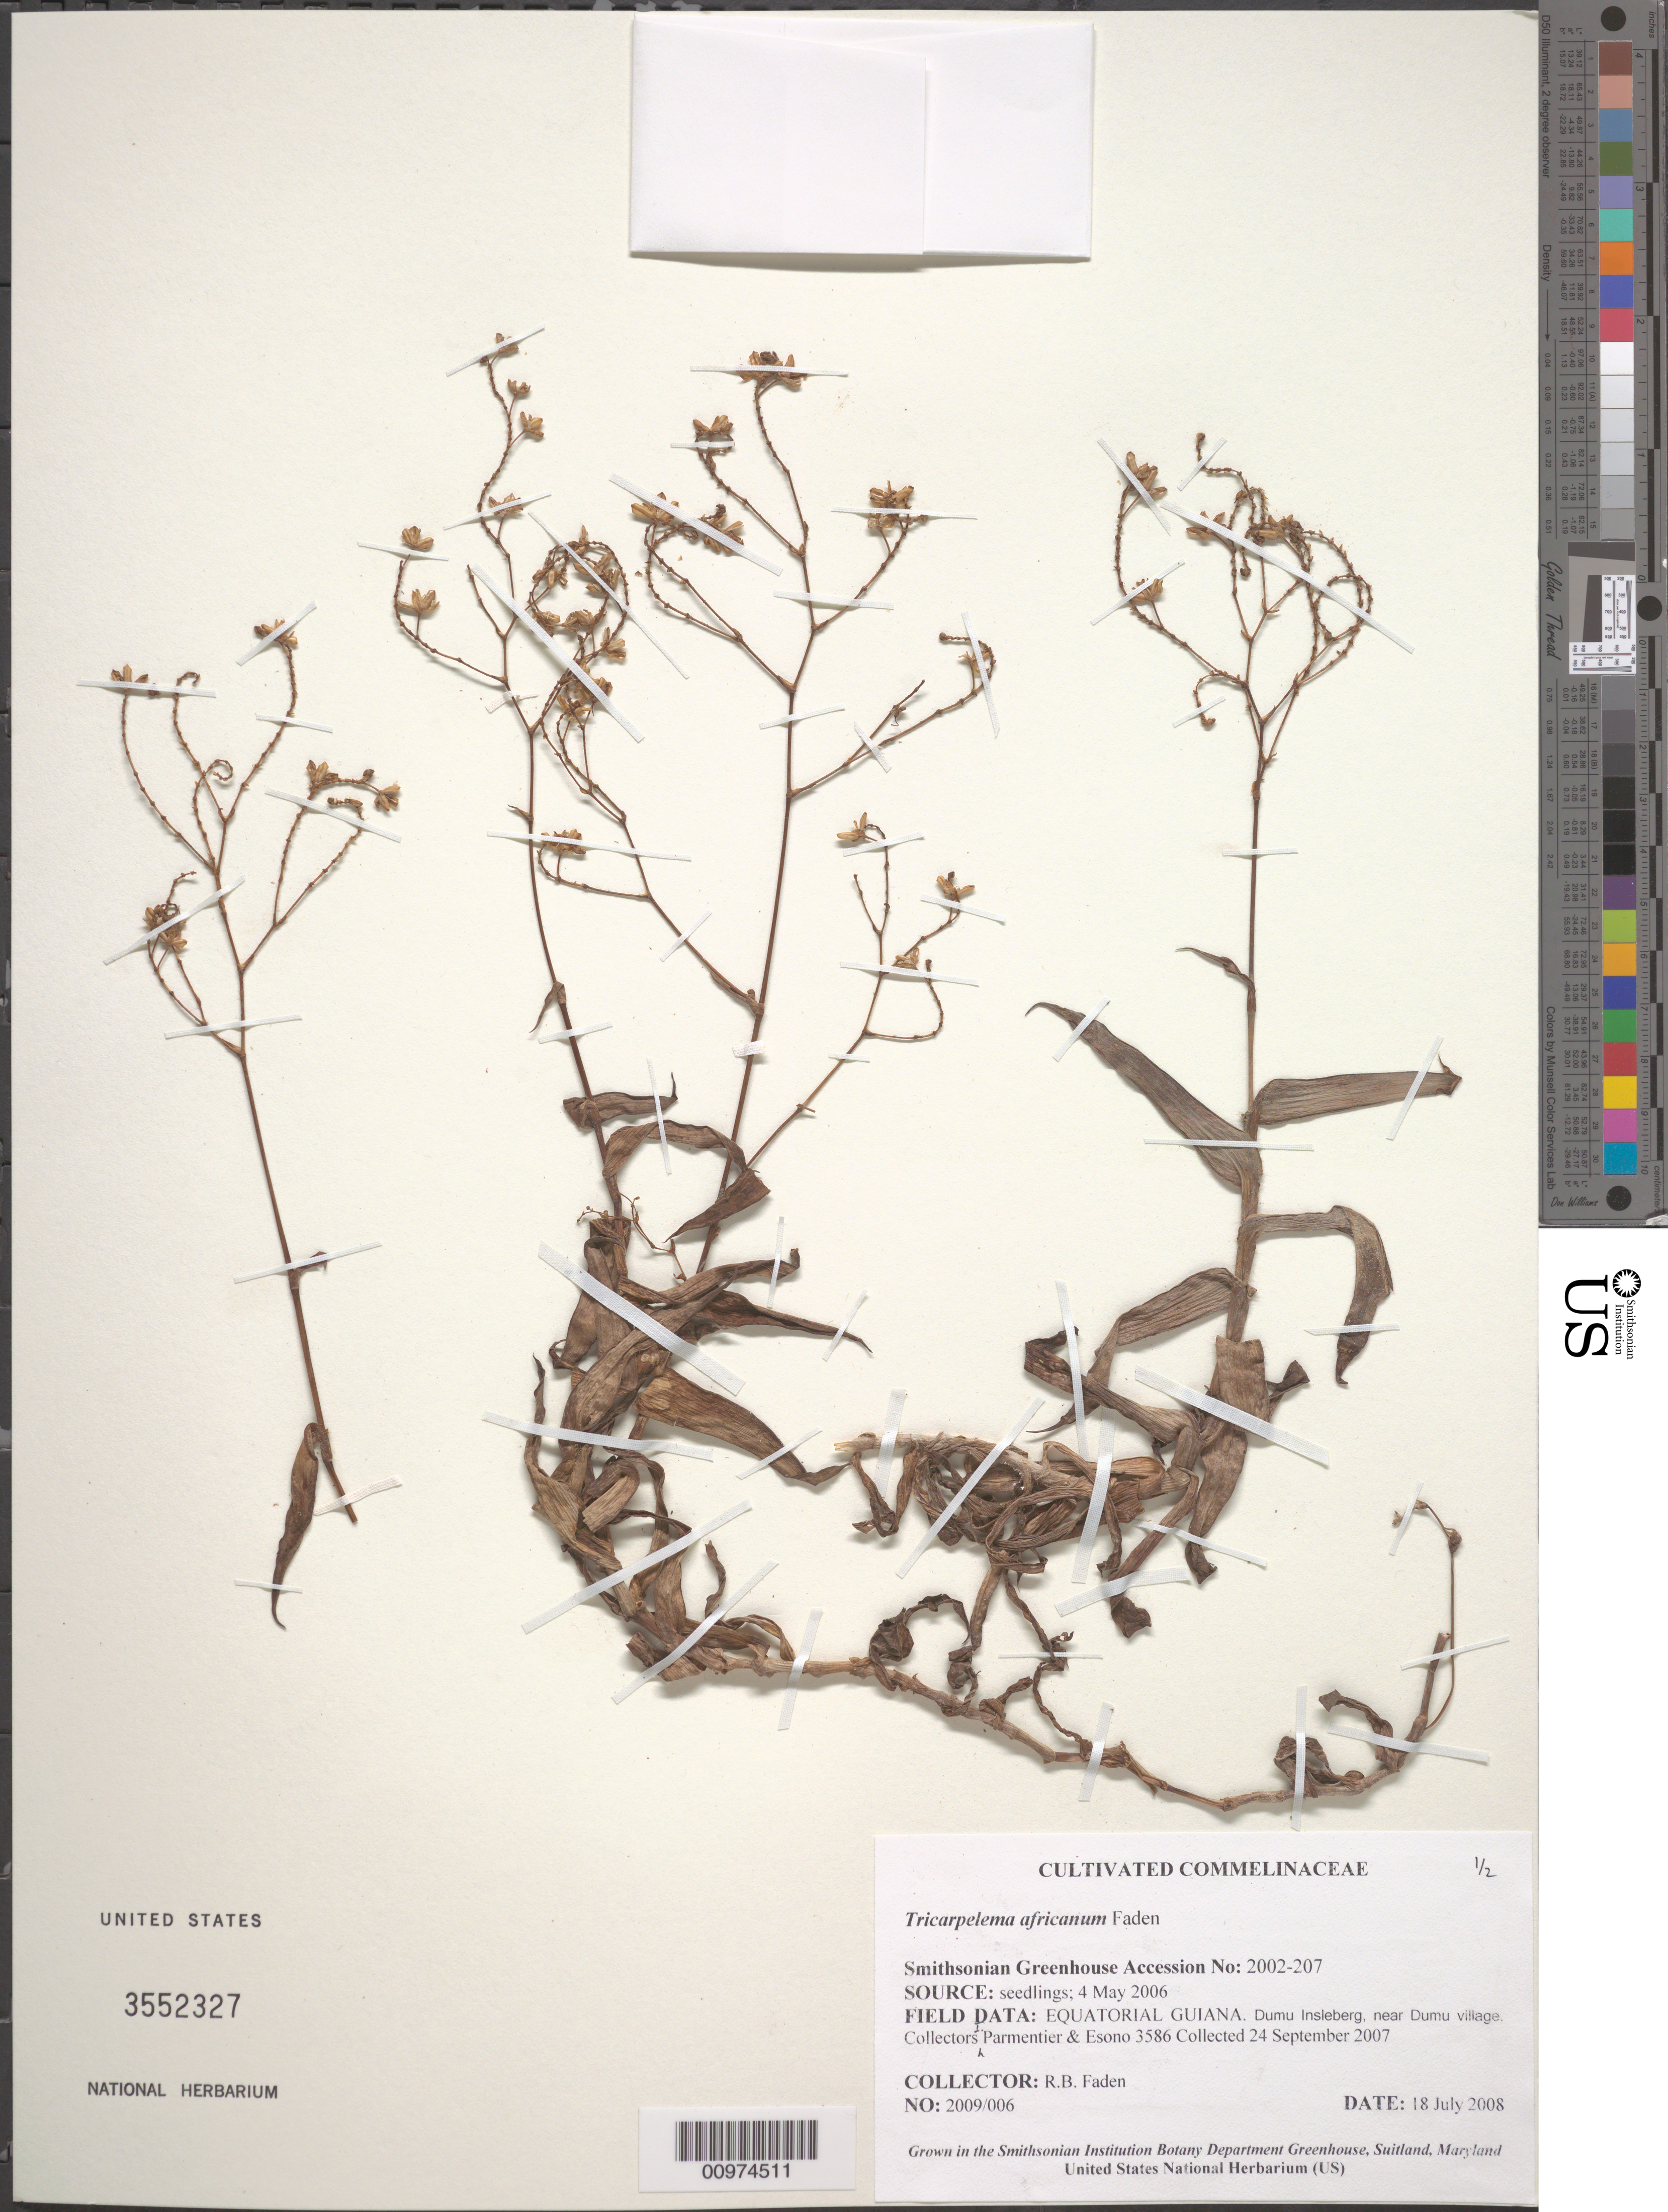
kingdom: Plantae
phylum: Tracheophyta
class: Liliopsida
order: Commelinales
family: Commelinaceae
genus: Tricarpelema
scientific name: Tricarpelema africanum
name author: Faden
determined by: Faden, Robert B., (US), Smithsonian Institution - National Museum of Natural History (UNITED STATES)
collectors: R. B. Faden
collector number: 2009/006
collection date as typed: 18 Jul 2008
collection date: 2008-07-18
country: Equatorial Guinea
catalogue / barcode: US 3552327